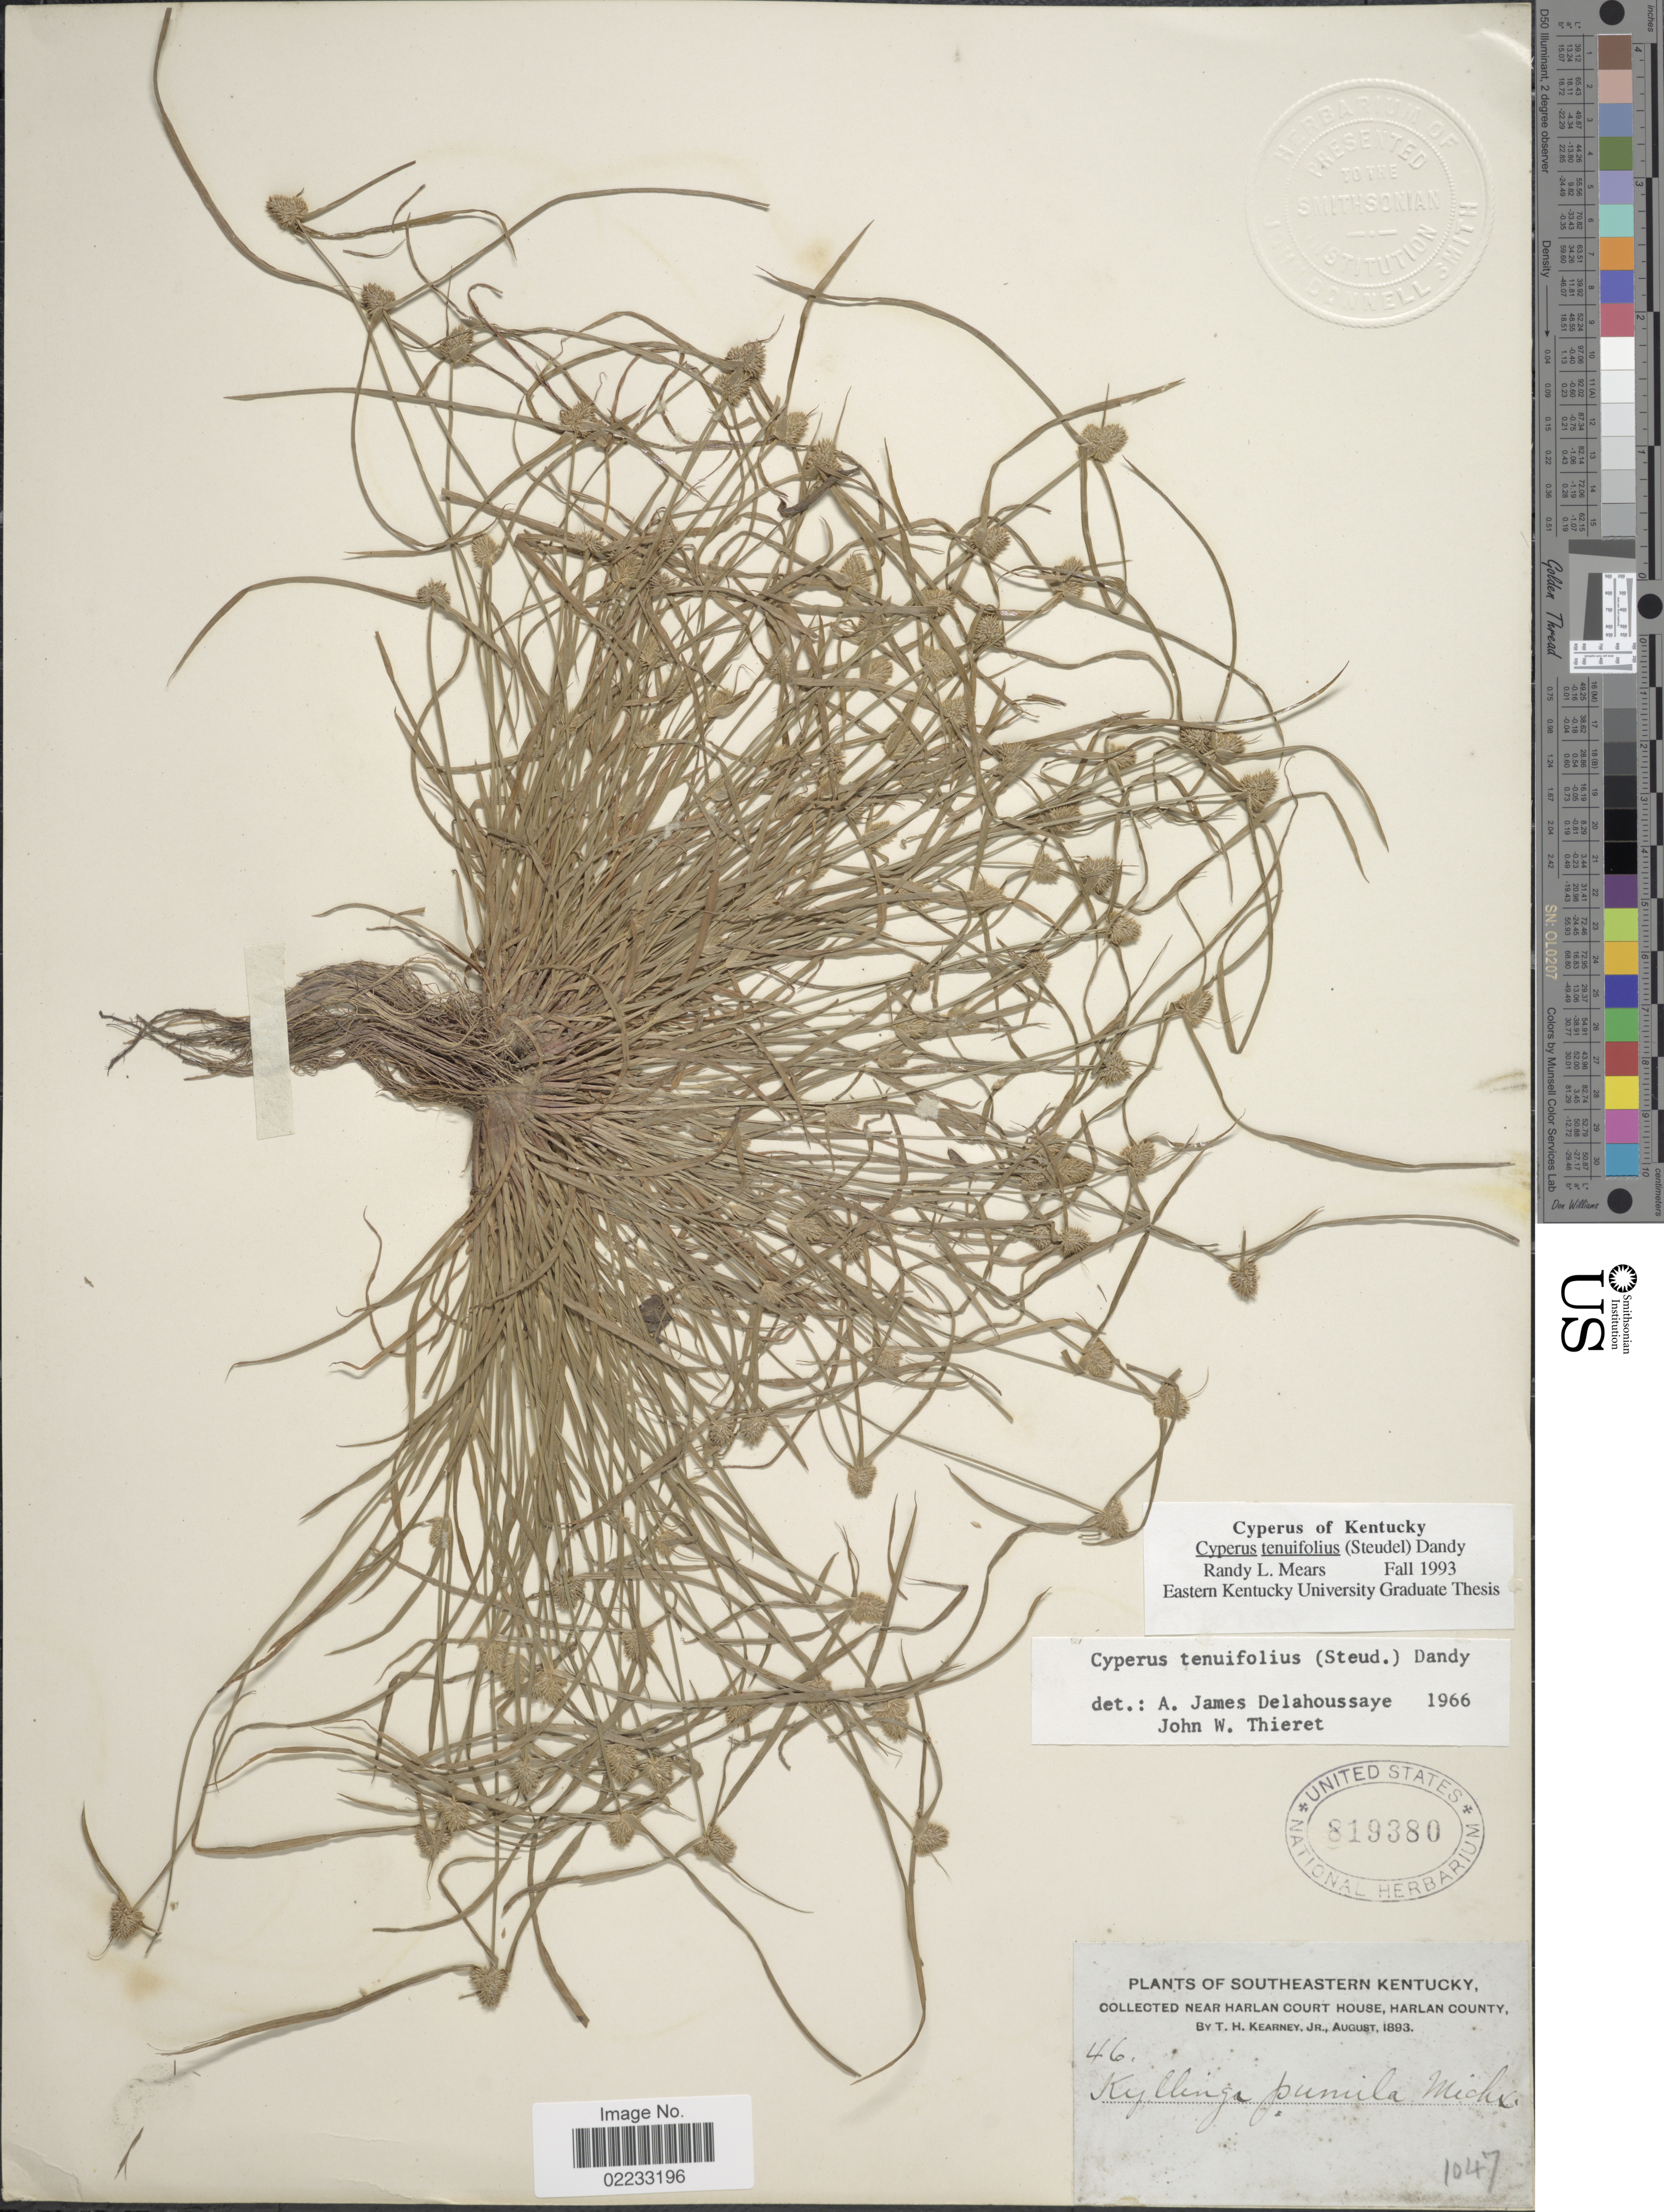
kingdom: Plantae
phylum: Tracheophyta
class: Liliopsida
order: Poales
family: Cyperaceae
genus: Cyperus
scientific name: Cyperus hortensis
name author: (Salzm. ex Steud.) Dorr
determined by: Strong, Mark T., (BOT), Smithsonian Institution - National Museum of Natural History (UNITED STATES)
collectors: T. H. Kearney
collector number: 46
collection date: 1893-08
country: United States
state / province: Kentucky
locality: Southeastern Kentucky, near Harlan Court House, Harlan County.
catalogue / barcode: US 819380